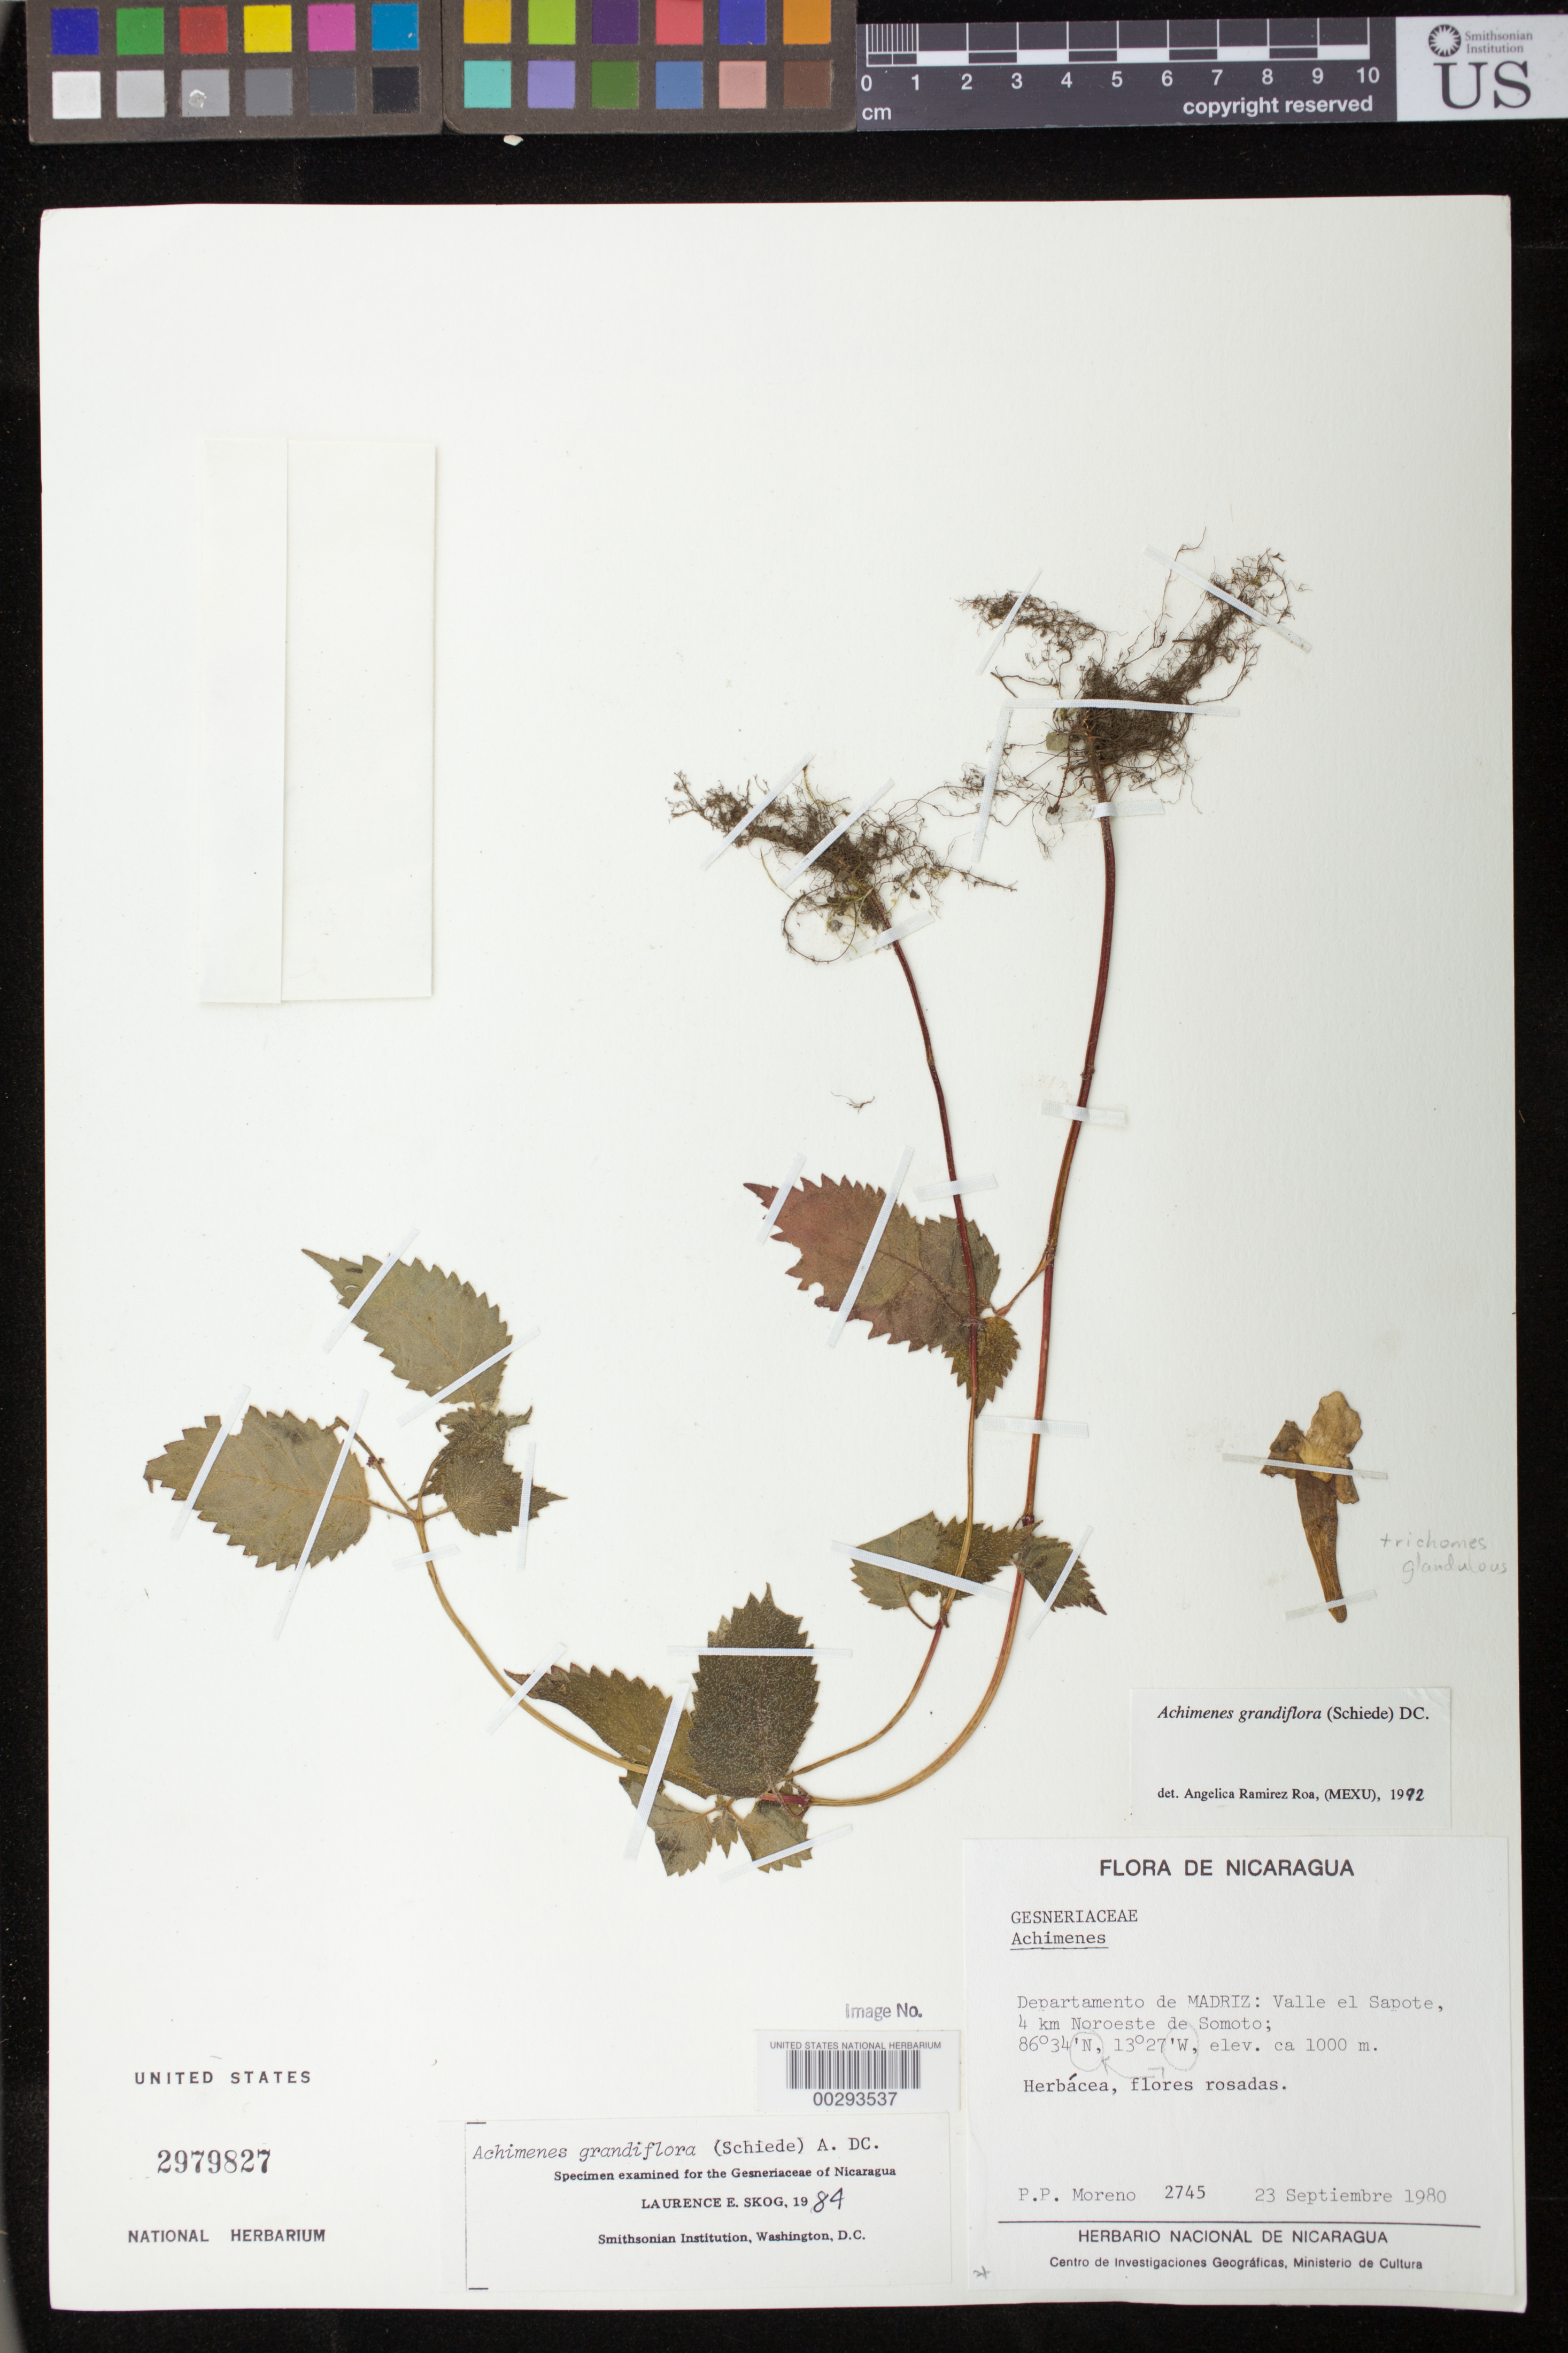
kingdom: Plantae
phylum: Tracheophyta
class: Magnoliopsida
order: Lamiales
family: Gesneriaceae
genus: Achimenes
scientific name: Achimenes grandiflora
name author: (Schiede) DC.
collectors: P. Moreno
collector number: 2745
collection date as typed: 23 Sep 1980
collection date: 1980-09-23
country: Nicaragua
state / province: Madriz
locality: Valle El Sapote, 4 km NW of Somoto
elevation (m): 1000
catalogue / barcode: US 2979827